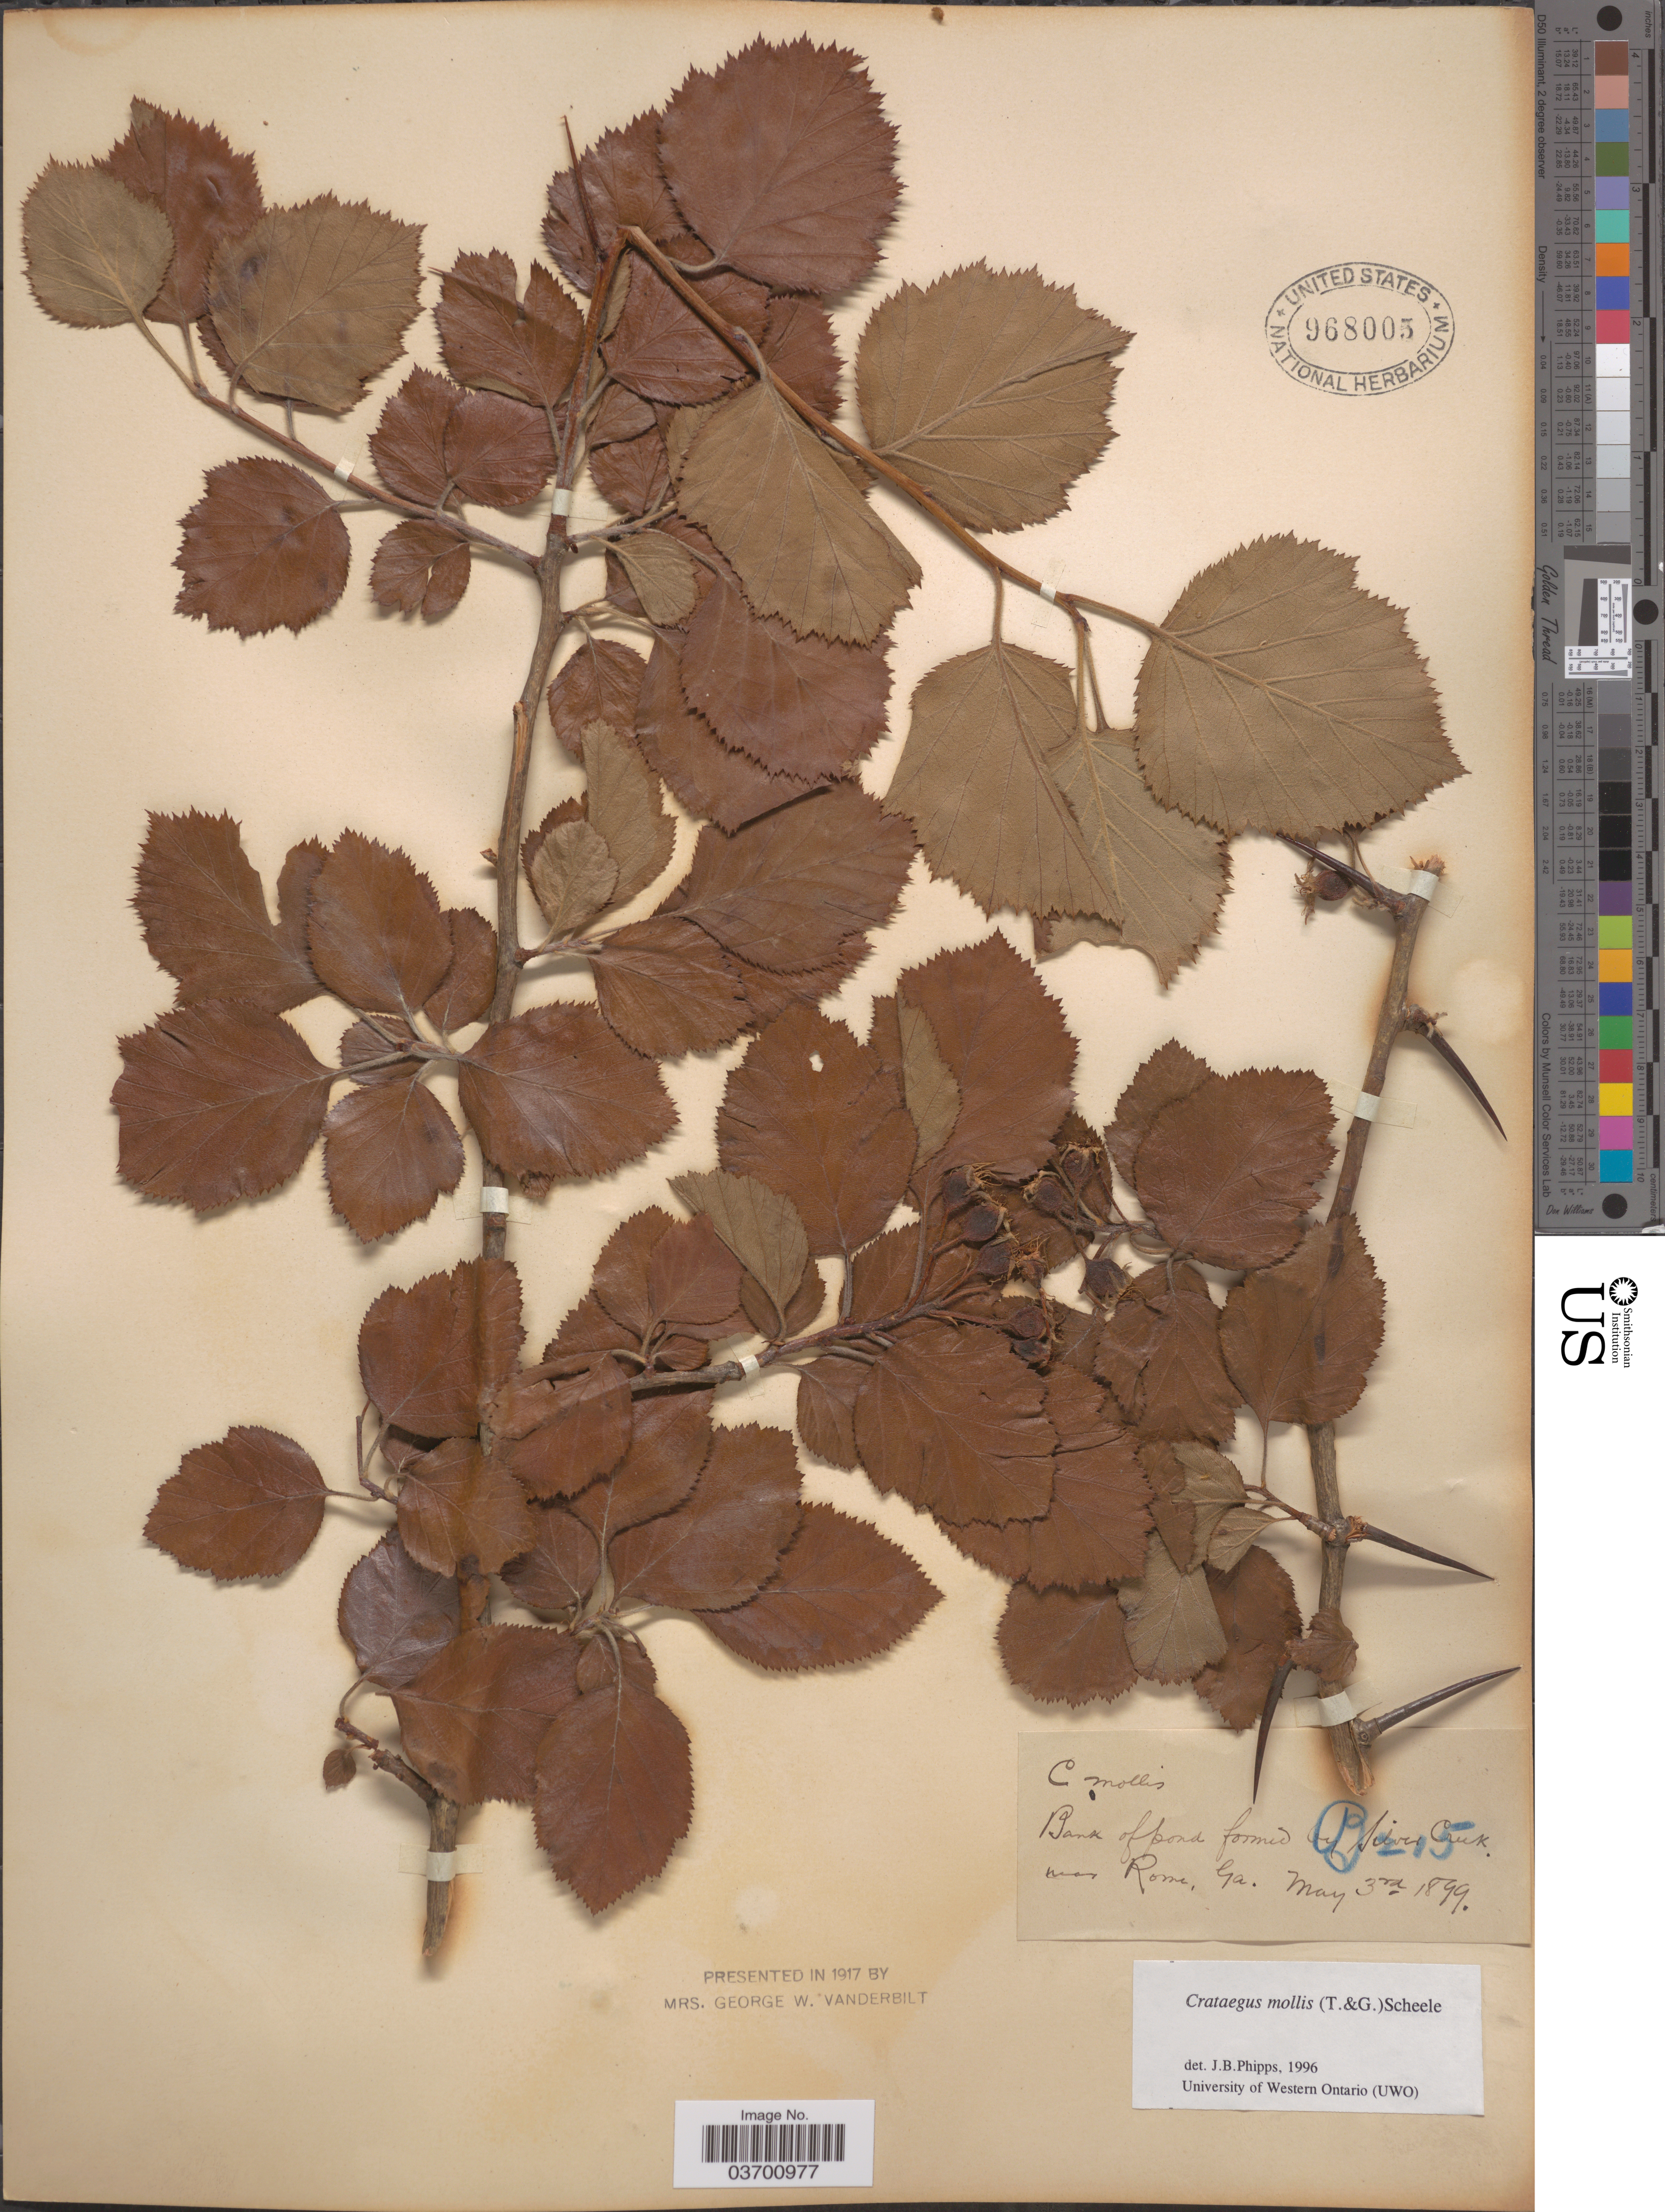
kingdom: Plantae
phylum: Tracheophyta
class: Magnoliopsida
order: Rosales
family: Rosaceae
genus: Crataegus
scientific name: Crataegus mollis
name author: (Torr. & A. Gray) Scheele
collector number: B215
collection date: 1899-05-03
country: United States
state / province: Georgia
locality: Bank of pond formed by Silver Creek near Rome.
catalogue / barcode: US 968005